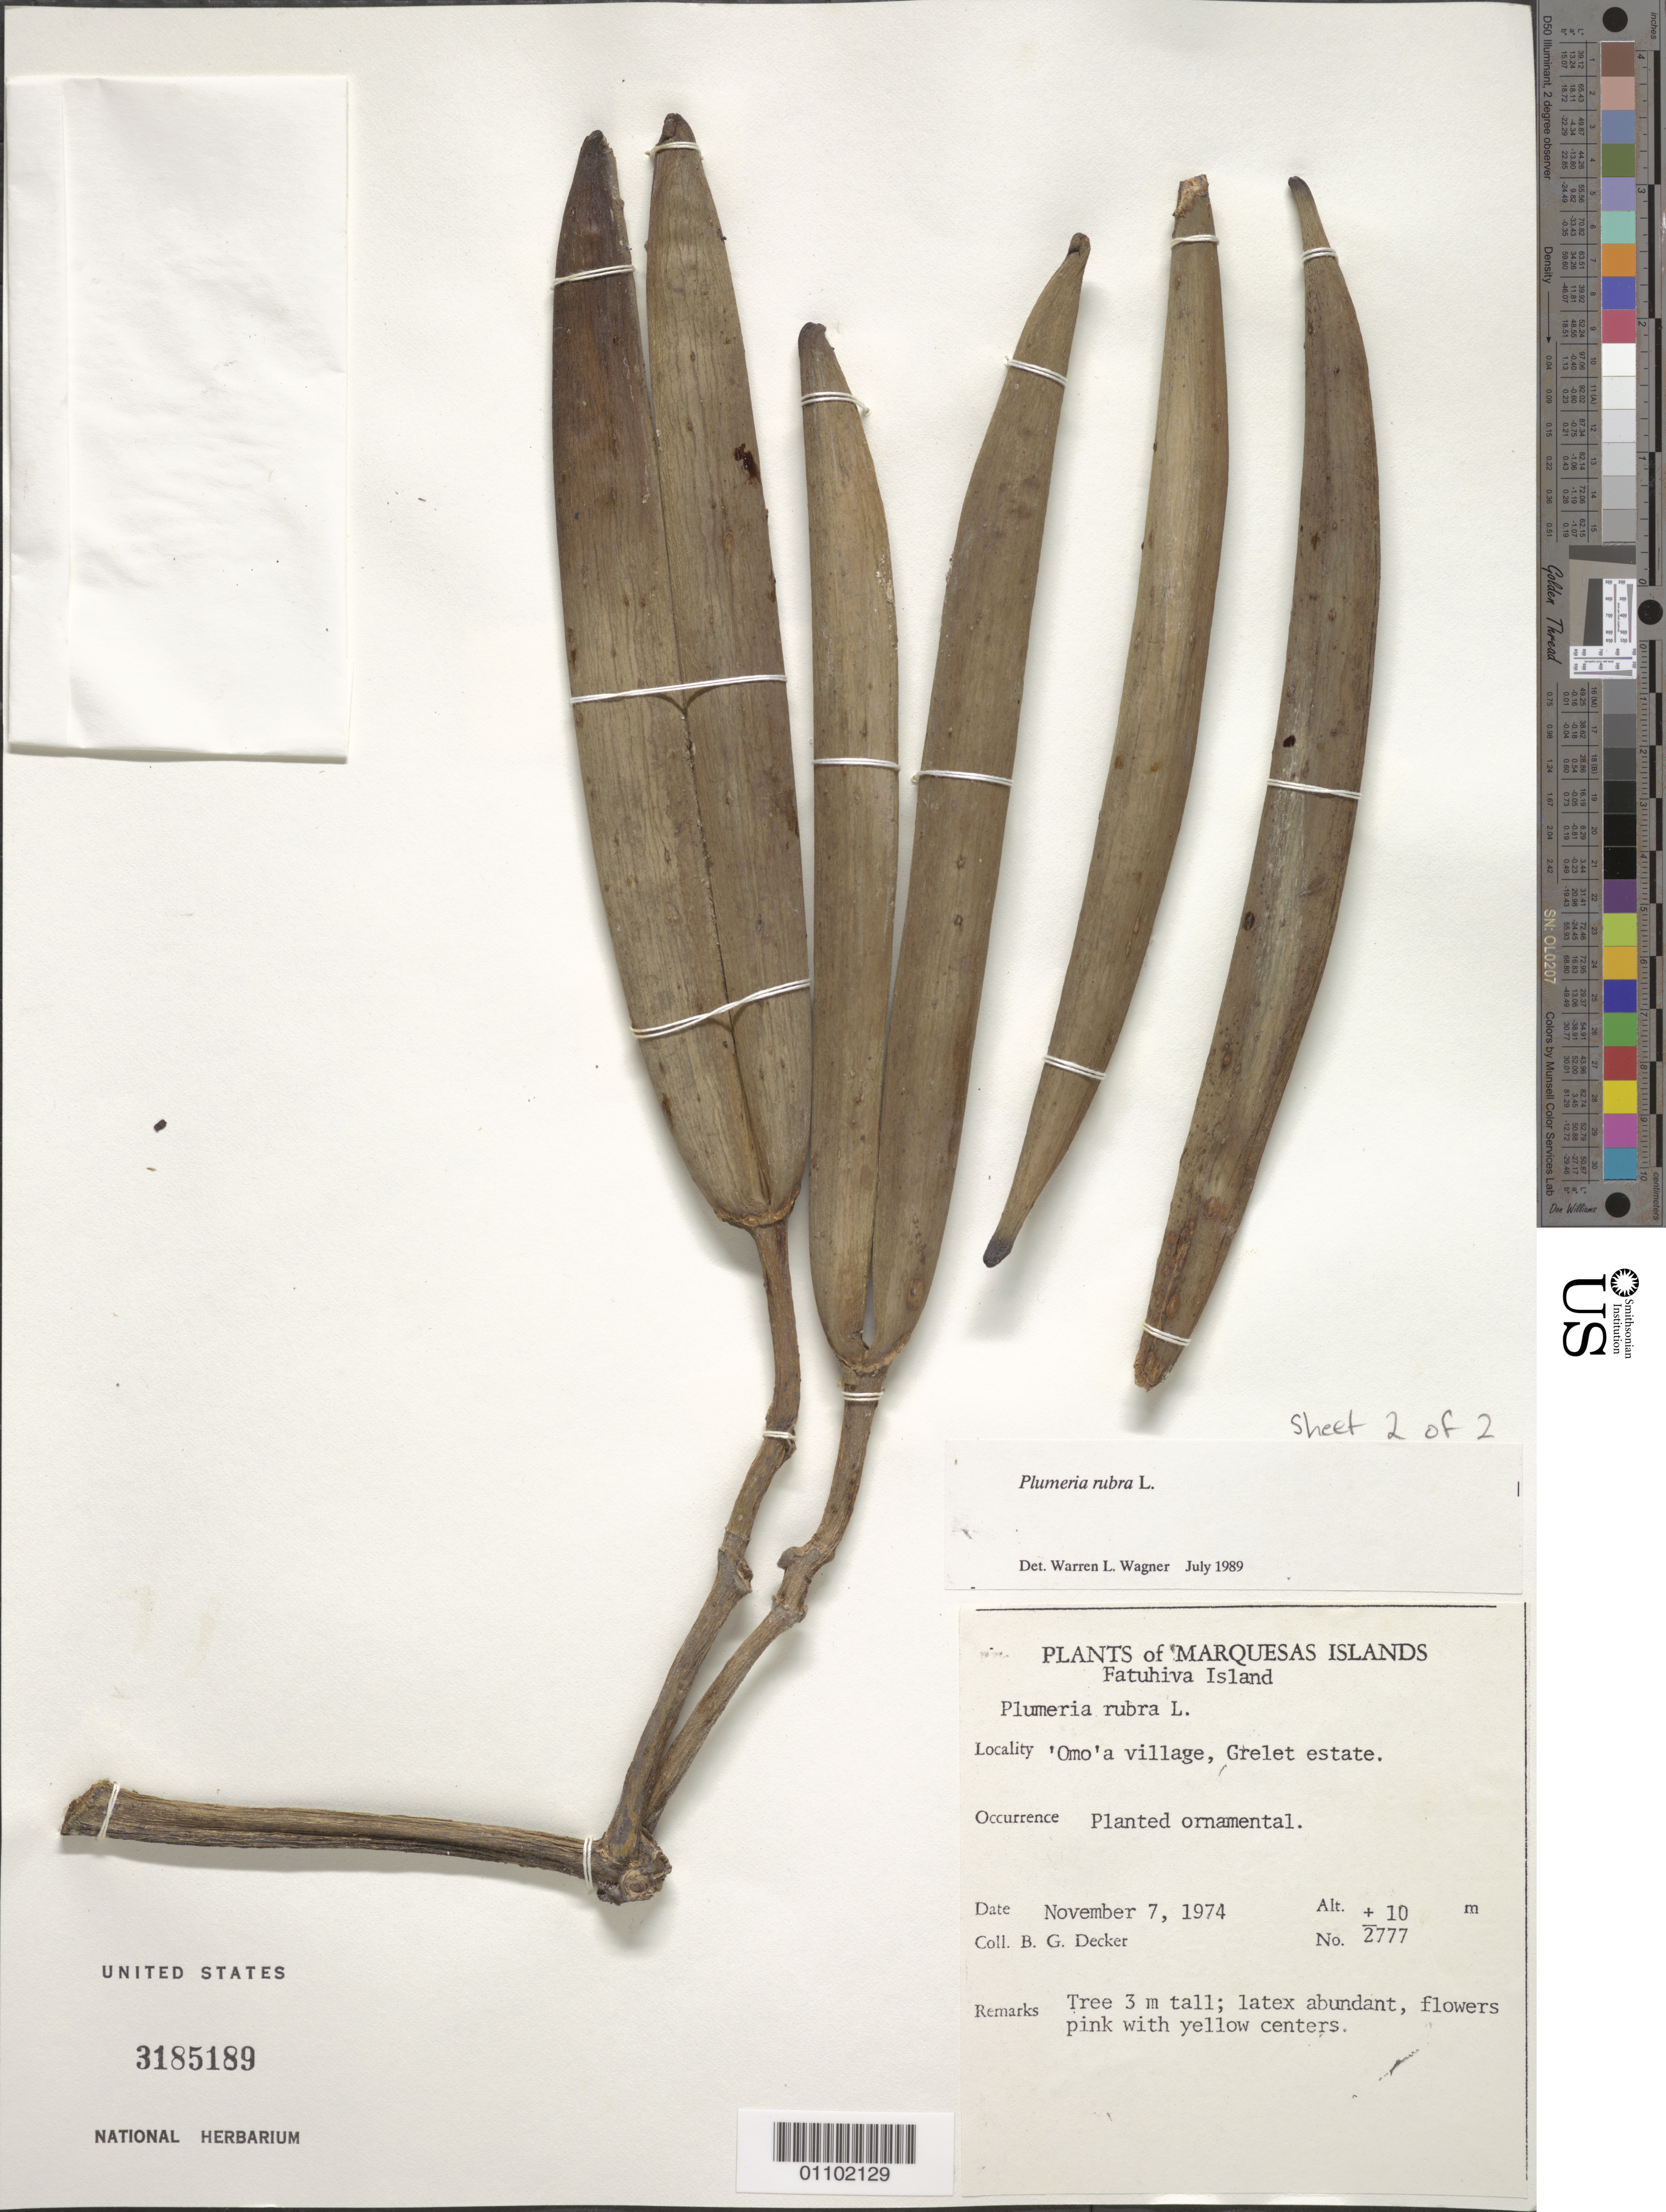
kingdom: Plantae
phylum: Tracheophyta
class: Magnoliopsida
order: Gentianales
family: Apocynaceae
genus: Plumeria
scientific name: Plumeria rubra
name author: L.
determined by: Wagner, W. L., (BOT), Smithsonian Institution - National Museum of Natural History (UNITED STATES)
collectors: B. G. Decker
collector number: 2777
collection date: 1974-11-07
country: French Polynesia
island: Fatu Hiva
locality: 'Omo'a village, Grelet estate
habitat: Planted ornamental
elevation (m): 10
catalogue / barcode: US 3185189